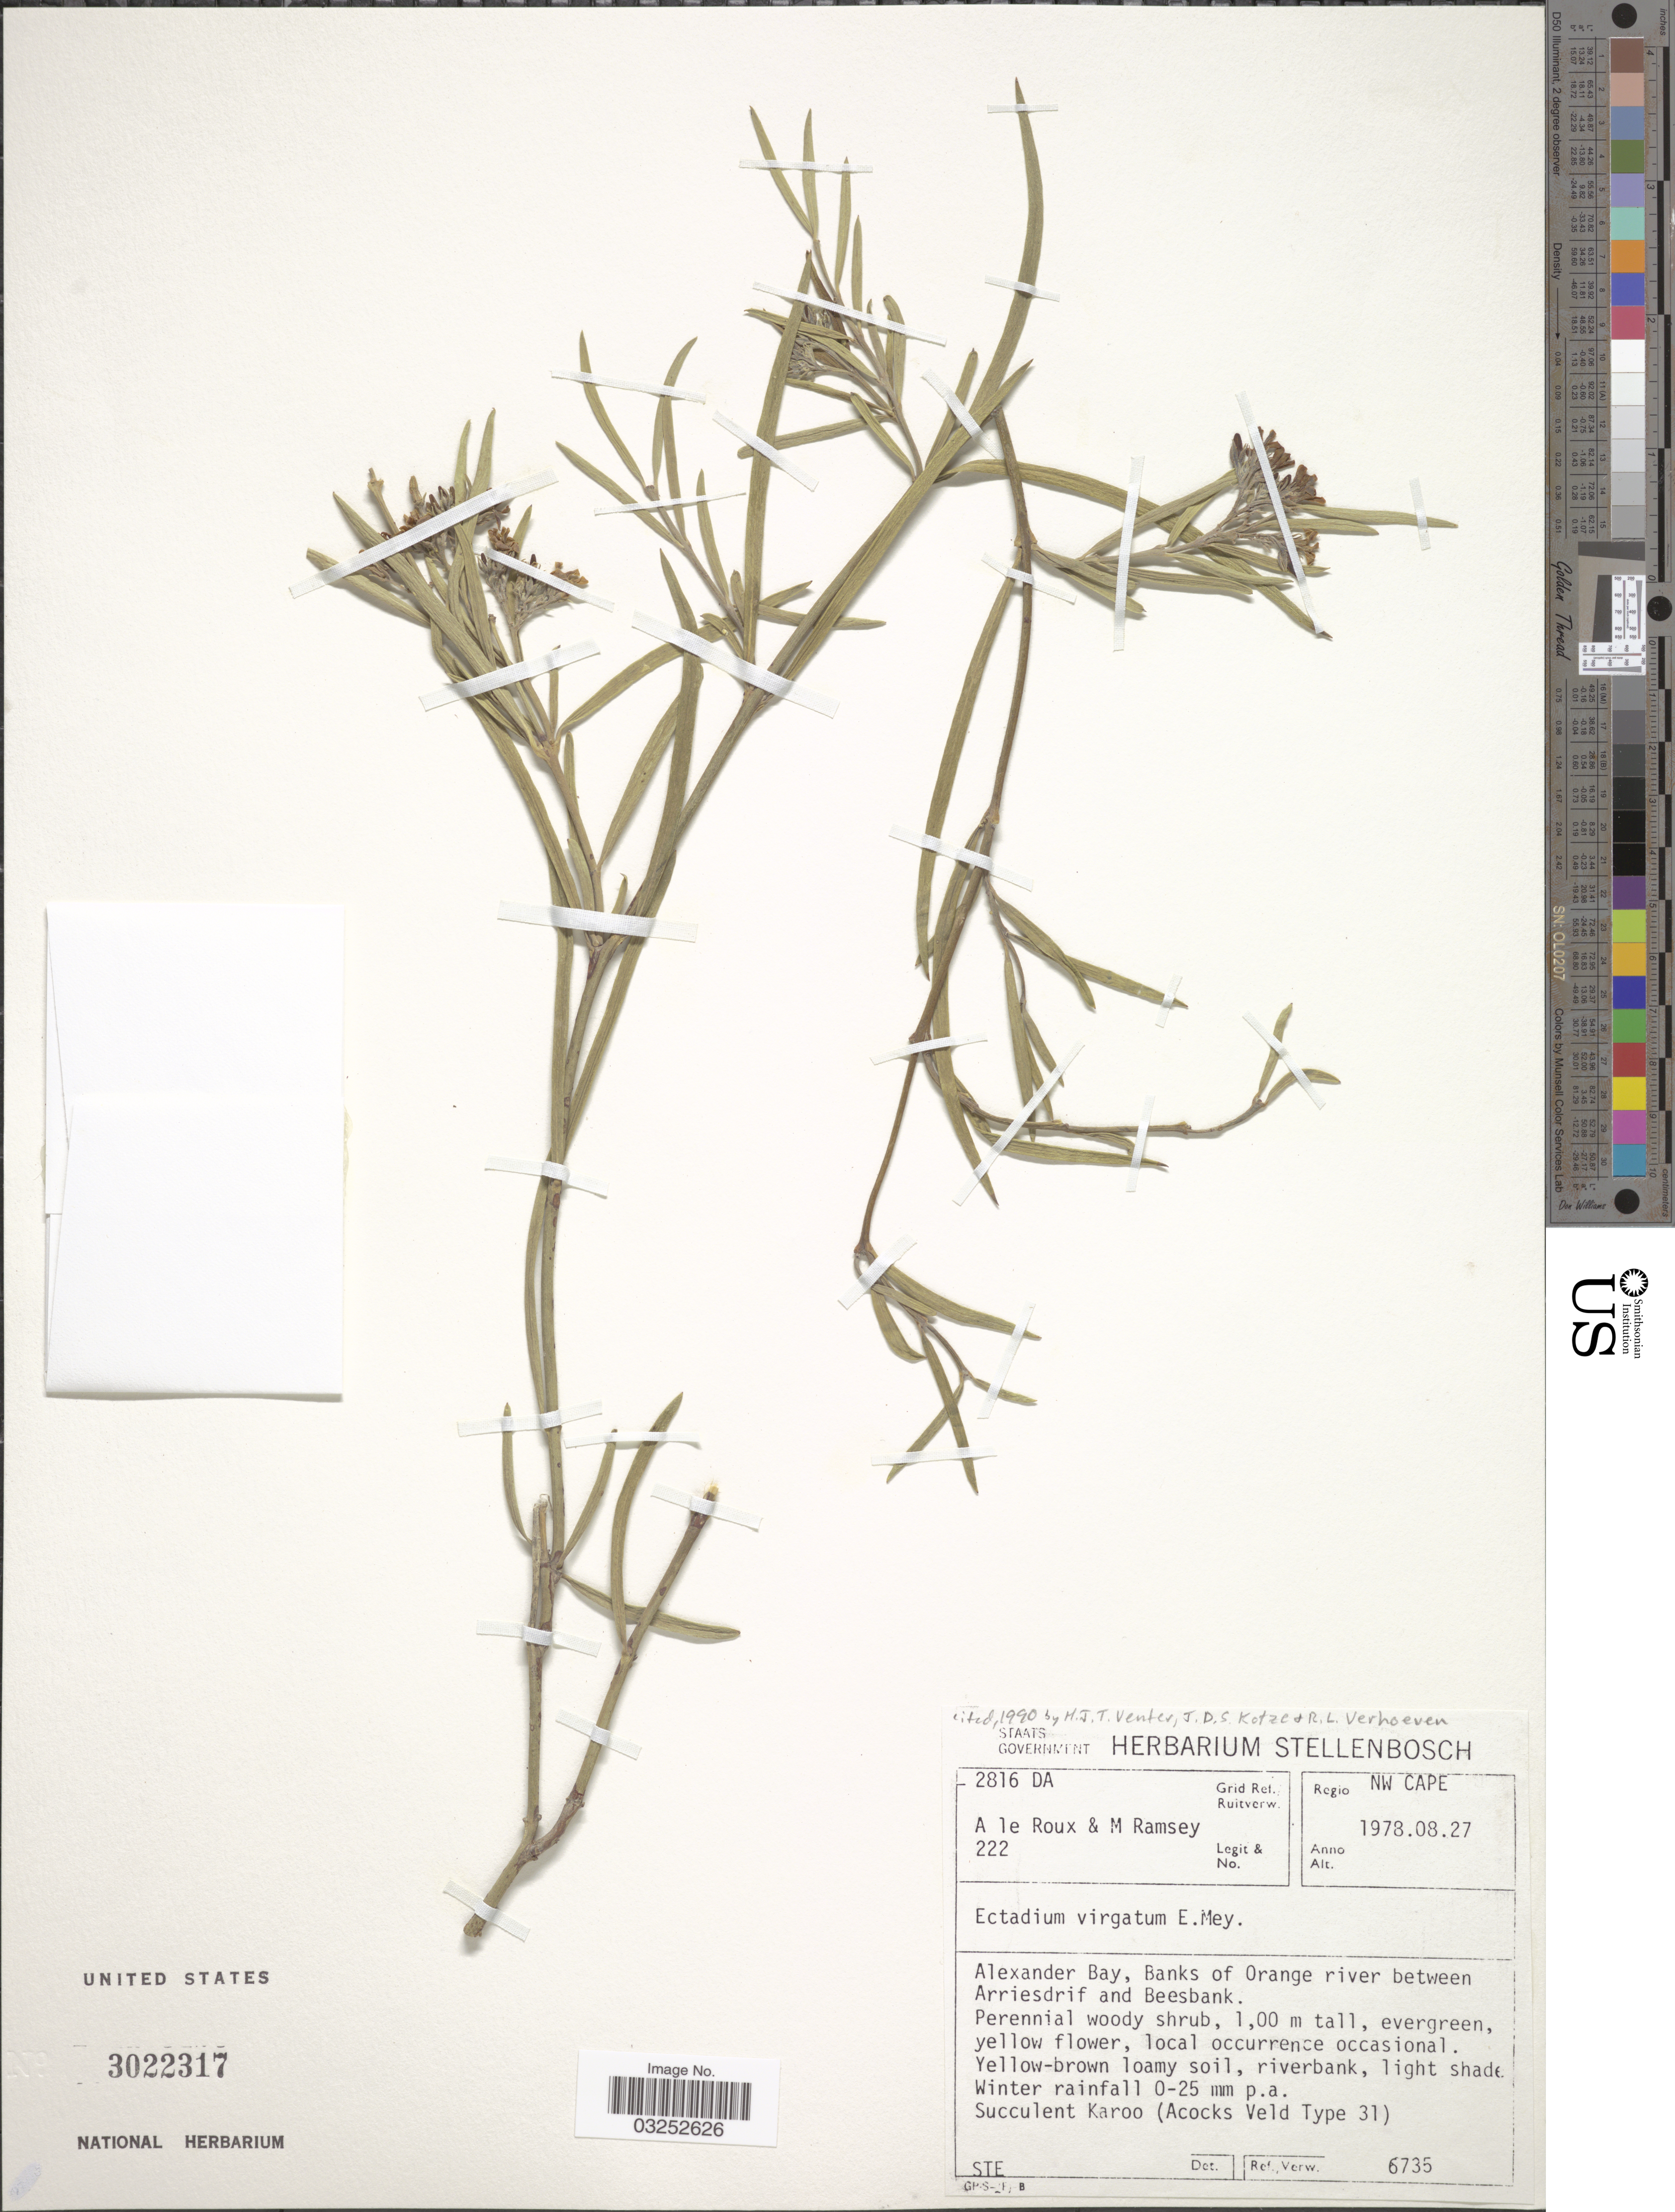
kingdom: Plantae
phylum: Tracheophyta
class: Magnoliopsida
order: Gentianales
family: Apocynaceae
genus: Ectadium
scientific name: Ectadium virgatum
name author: E. Mey.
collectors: A. le Roux & M. Ramsey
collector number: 222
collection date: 1978-08-27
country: South Africa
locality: Regio NW Cape, Grid Ref./Ruitverw. 2816 DA, Alexander Bay, Banks of Orange river between Arriesdrif and Beesbank.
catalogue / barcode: US 3022317